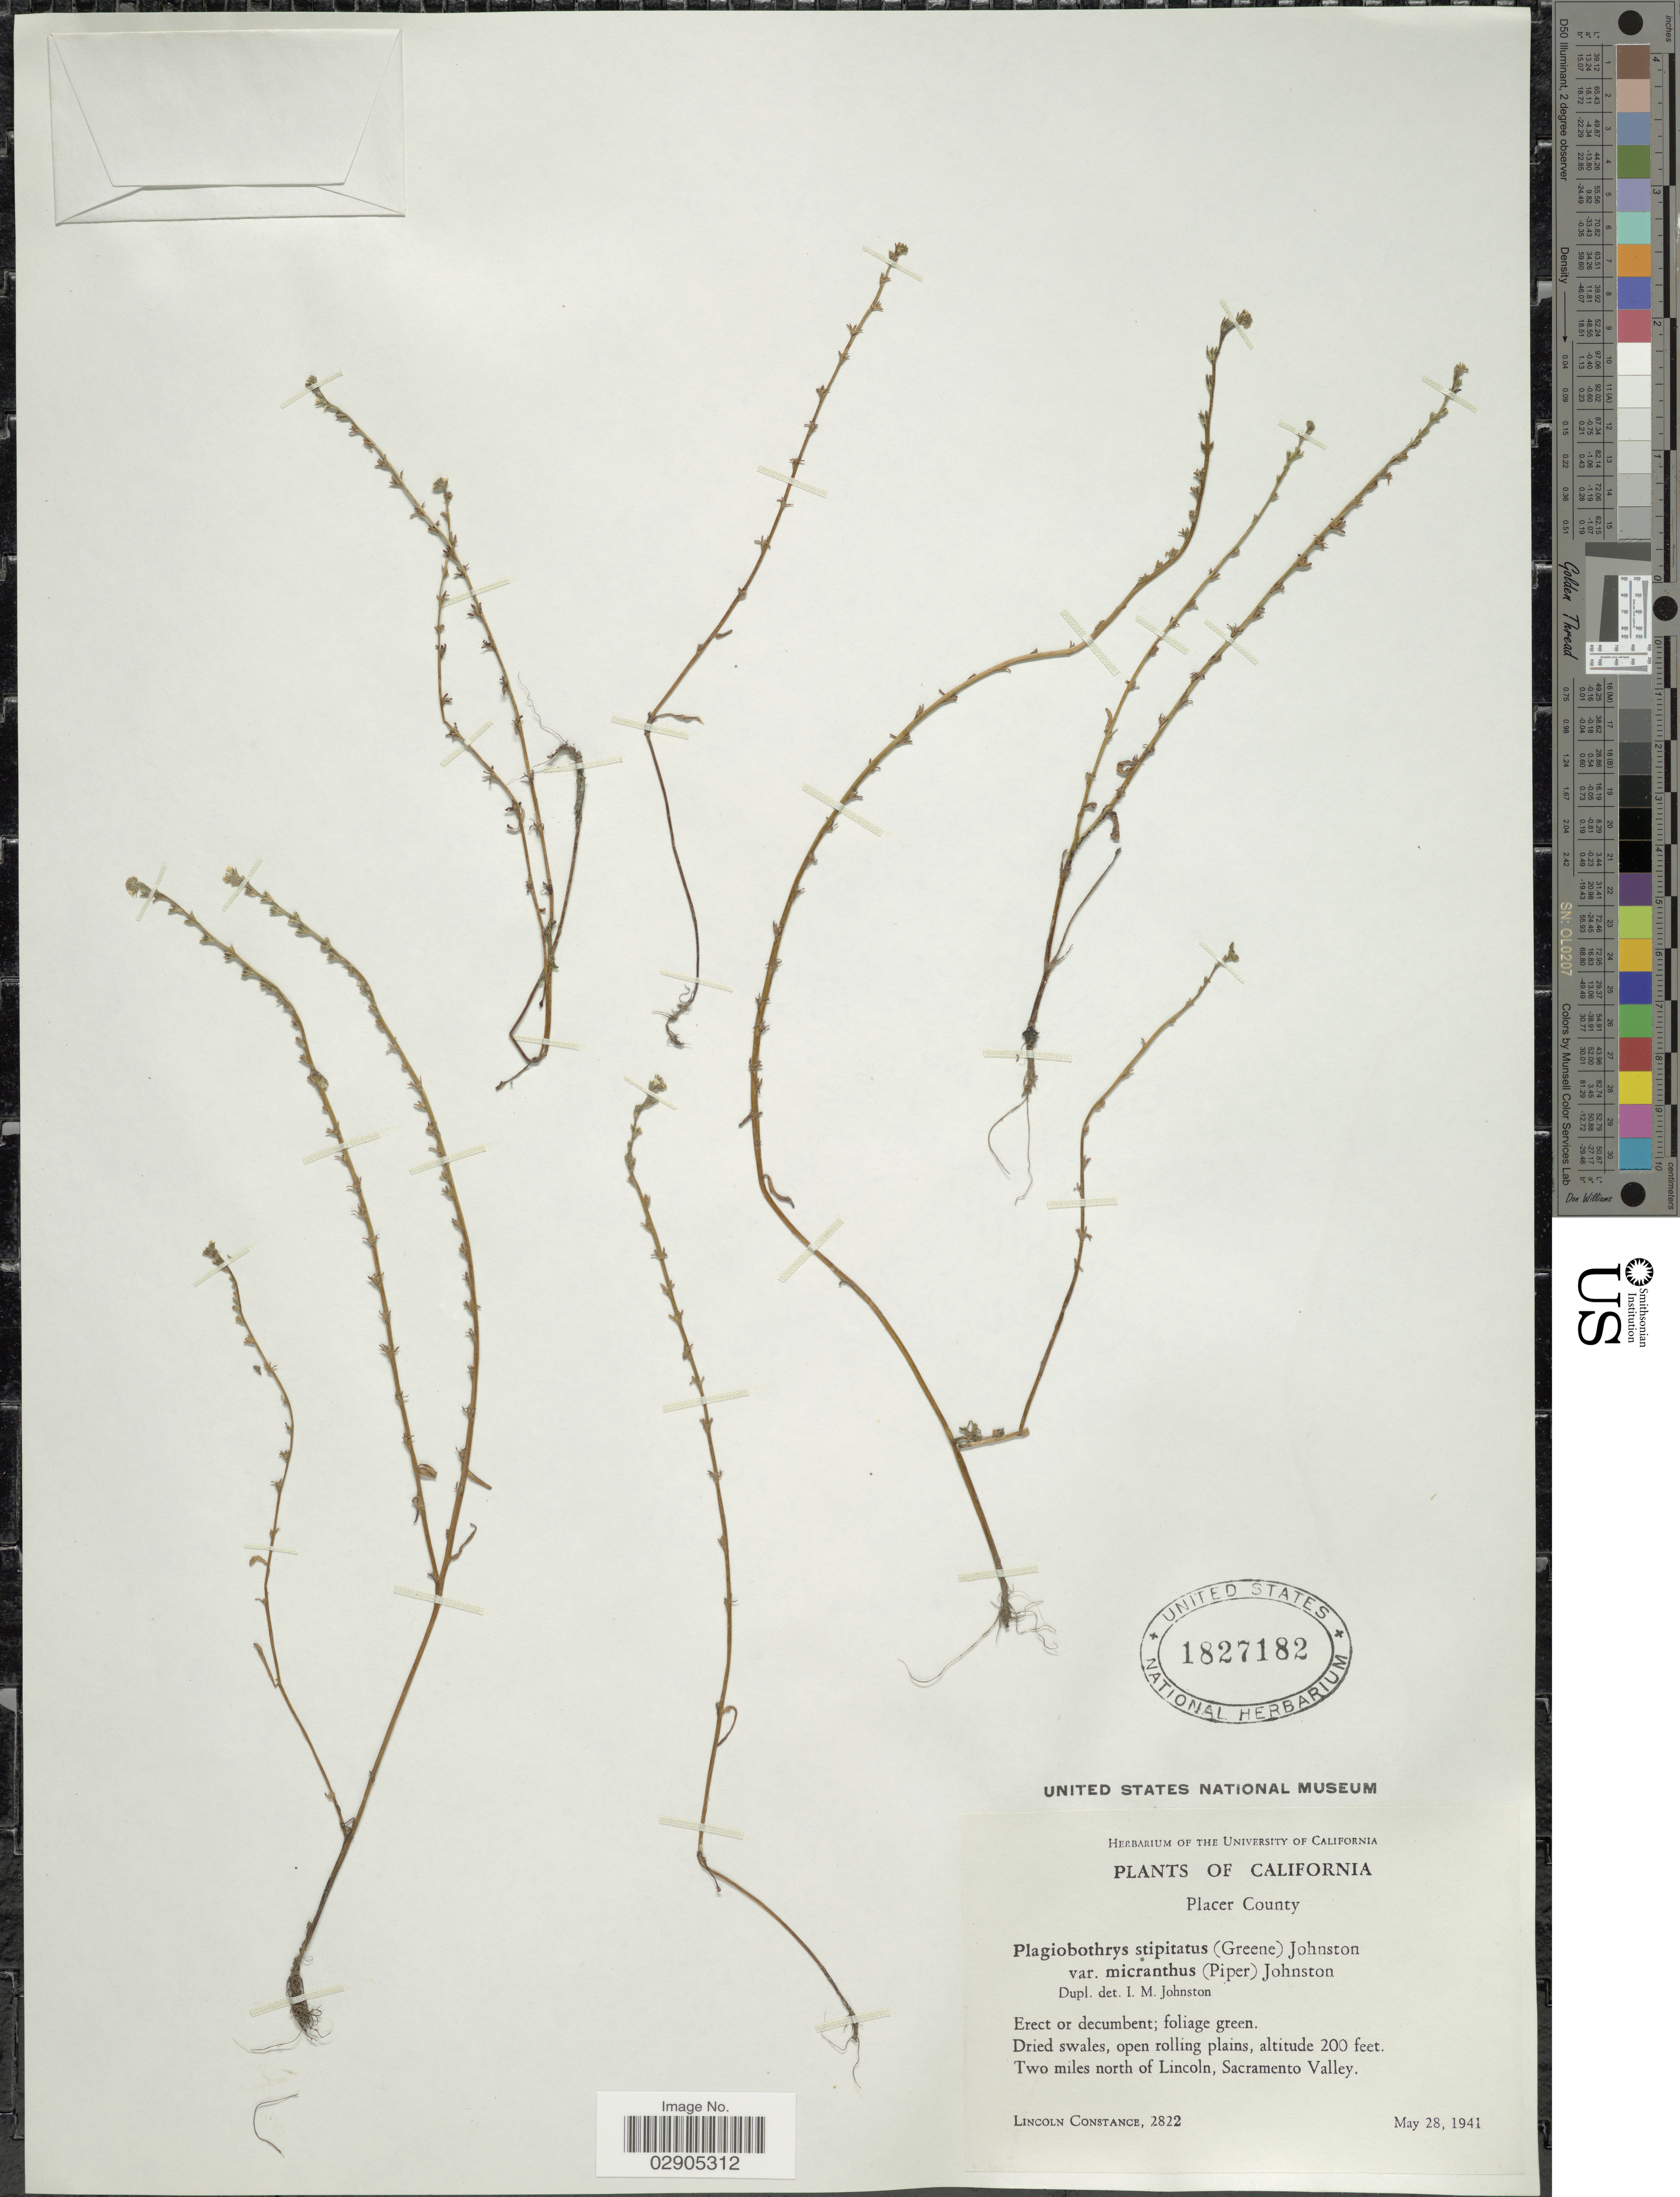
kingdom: Plantae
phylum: Tracheophyta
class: Magnoliopsida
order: Boraginales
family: Boraginaceae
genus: Allocarya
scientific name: Allocarya stipitata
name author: Greene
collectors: L. Constance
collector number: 2822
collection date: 1941-05-28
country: United States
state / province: California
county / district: Placer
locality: Placer County. Dried swales, open rolling plains. Two miles north of Lincoln, Sacramento Valley.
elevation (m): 61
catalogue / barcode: US 1827182